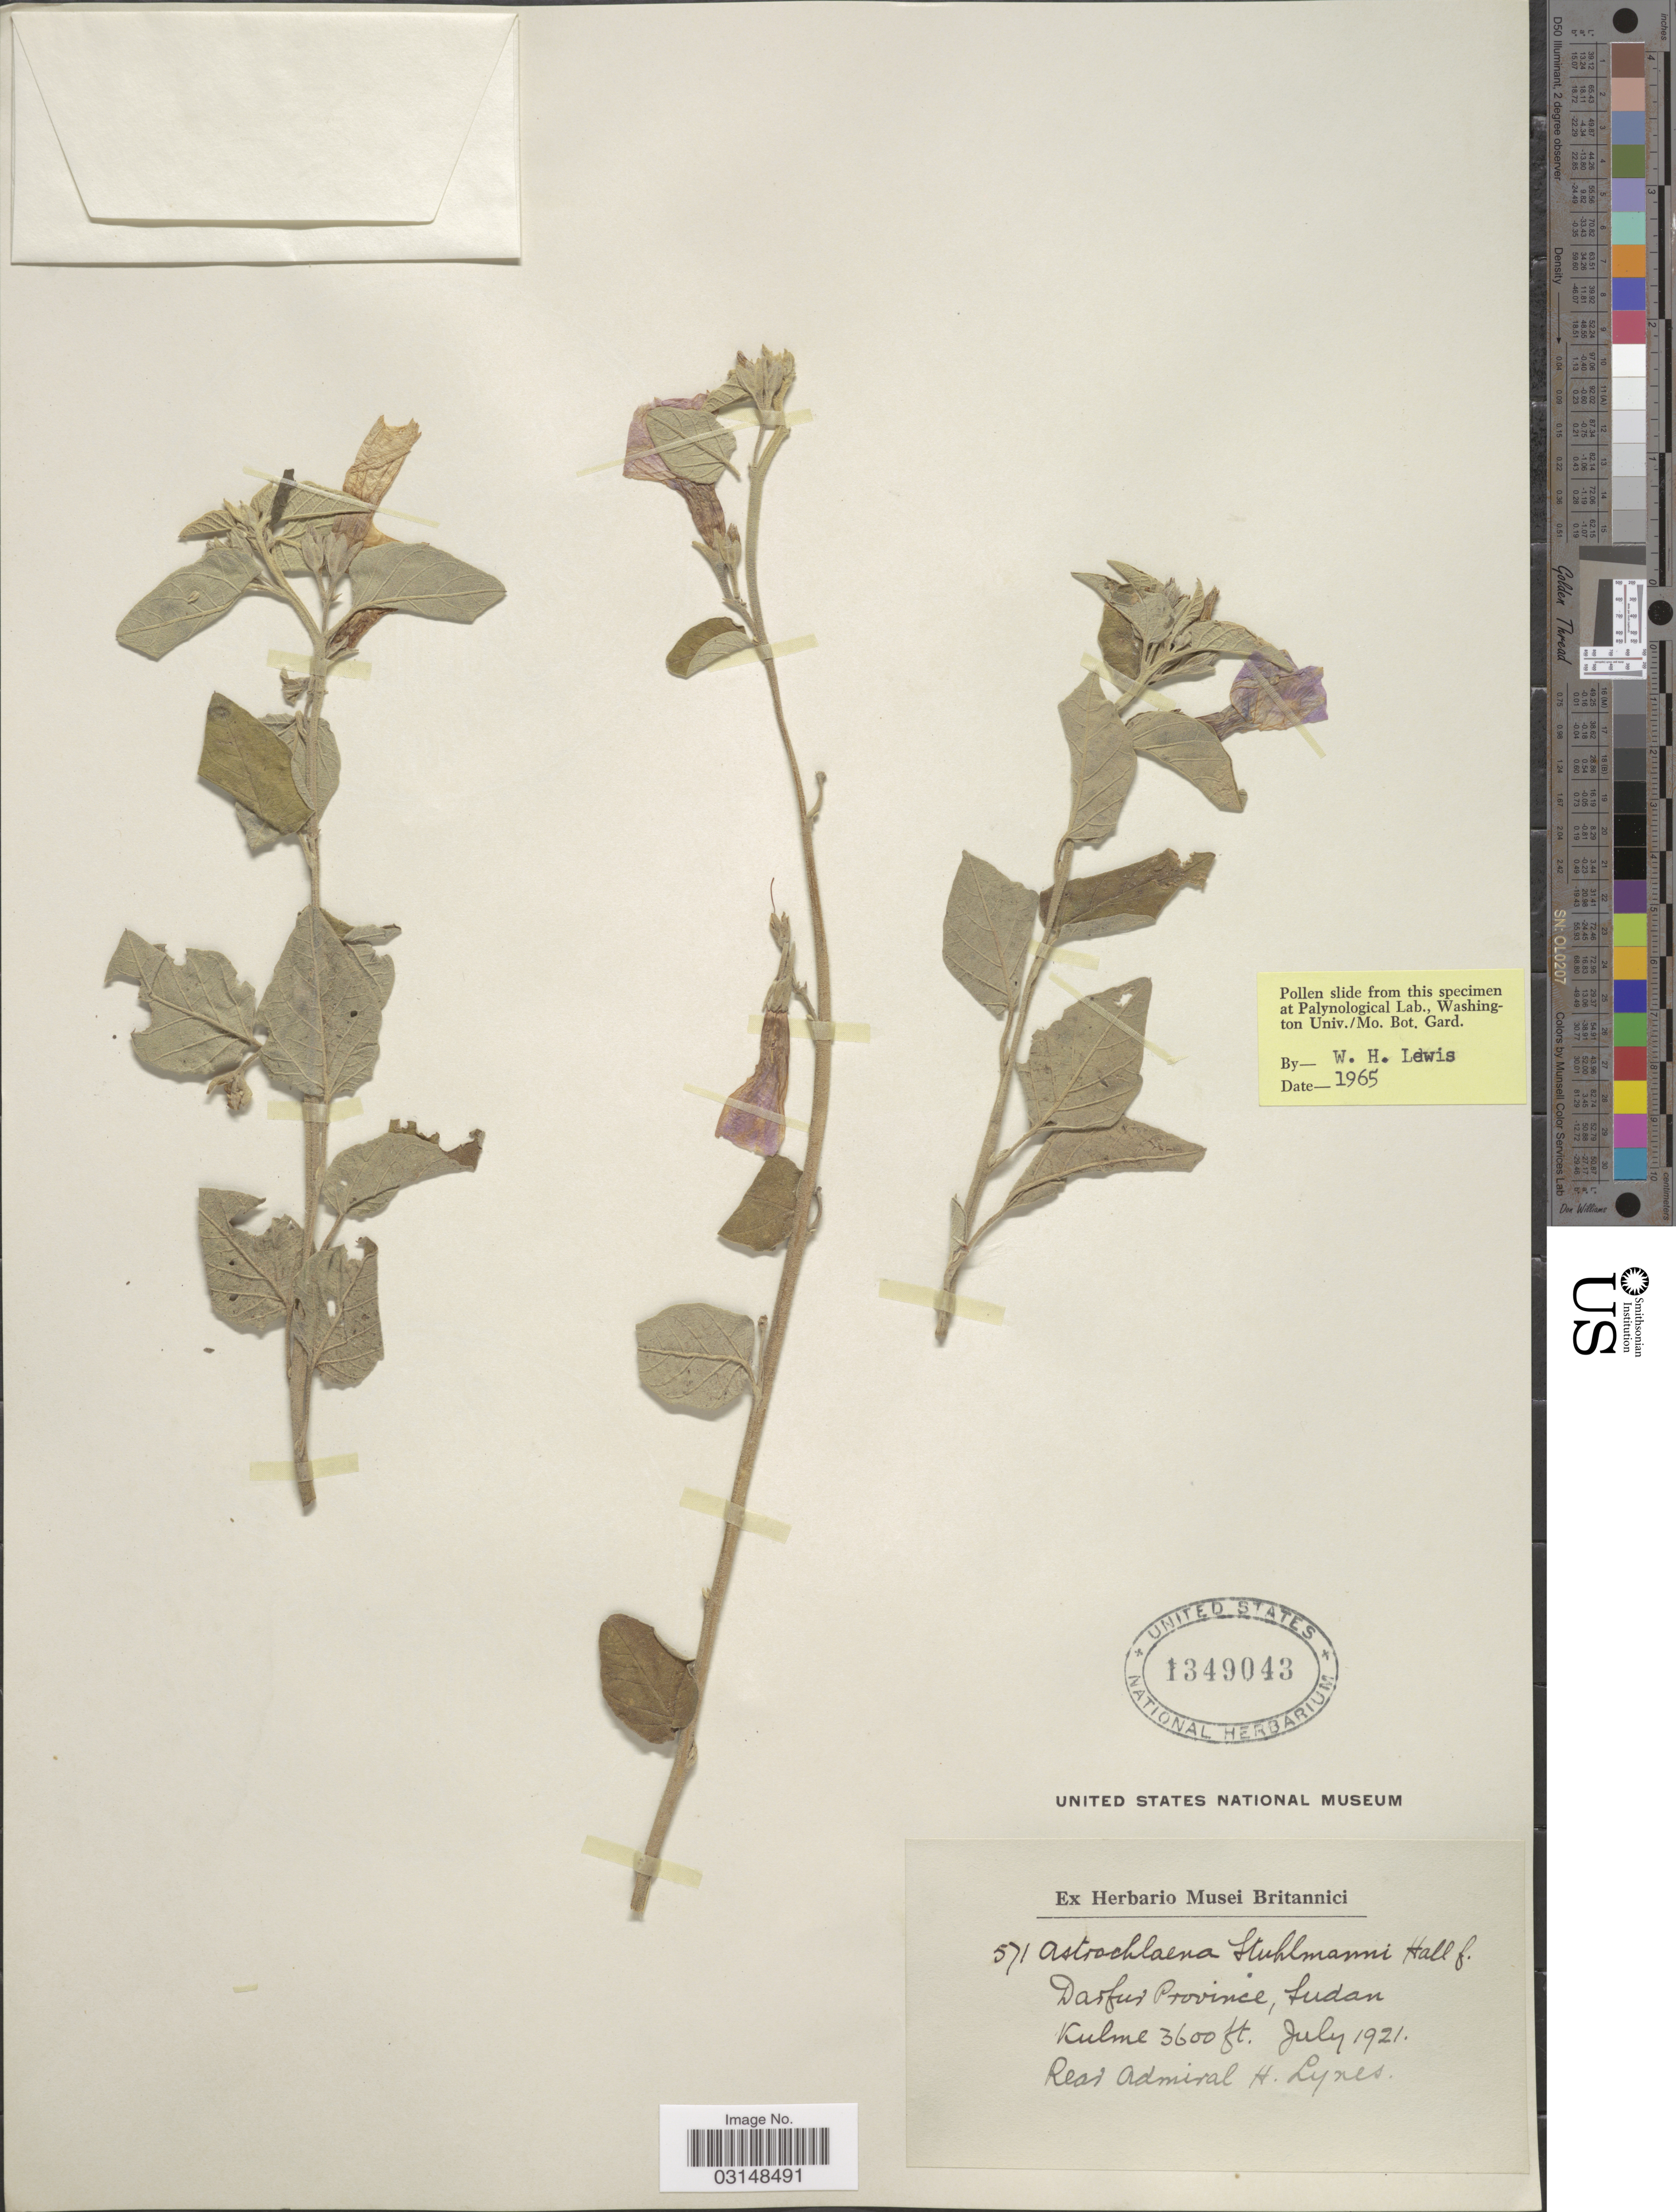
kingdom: Plantae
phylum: Tracheophyta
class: Magnoliopsida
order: Solanales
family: Convolvulaceae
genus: Astripomoea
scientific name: Astripomoea malvacea var. malvacea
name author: (Klotzsch) A. Meeuse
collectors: H. Lynes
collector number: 571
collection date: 1921-07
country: Sudan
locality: Darfur Province, Sudan, Kulme.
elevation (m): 1097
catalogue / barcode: US 1349043